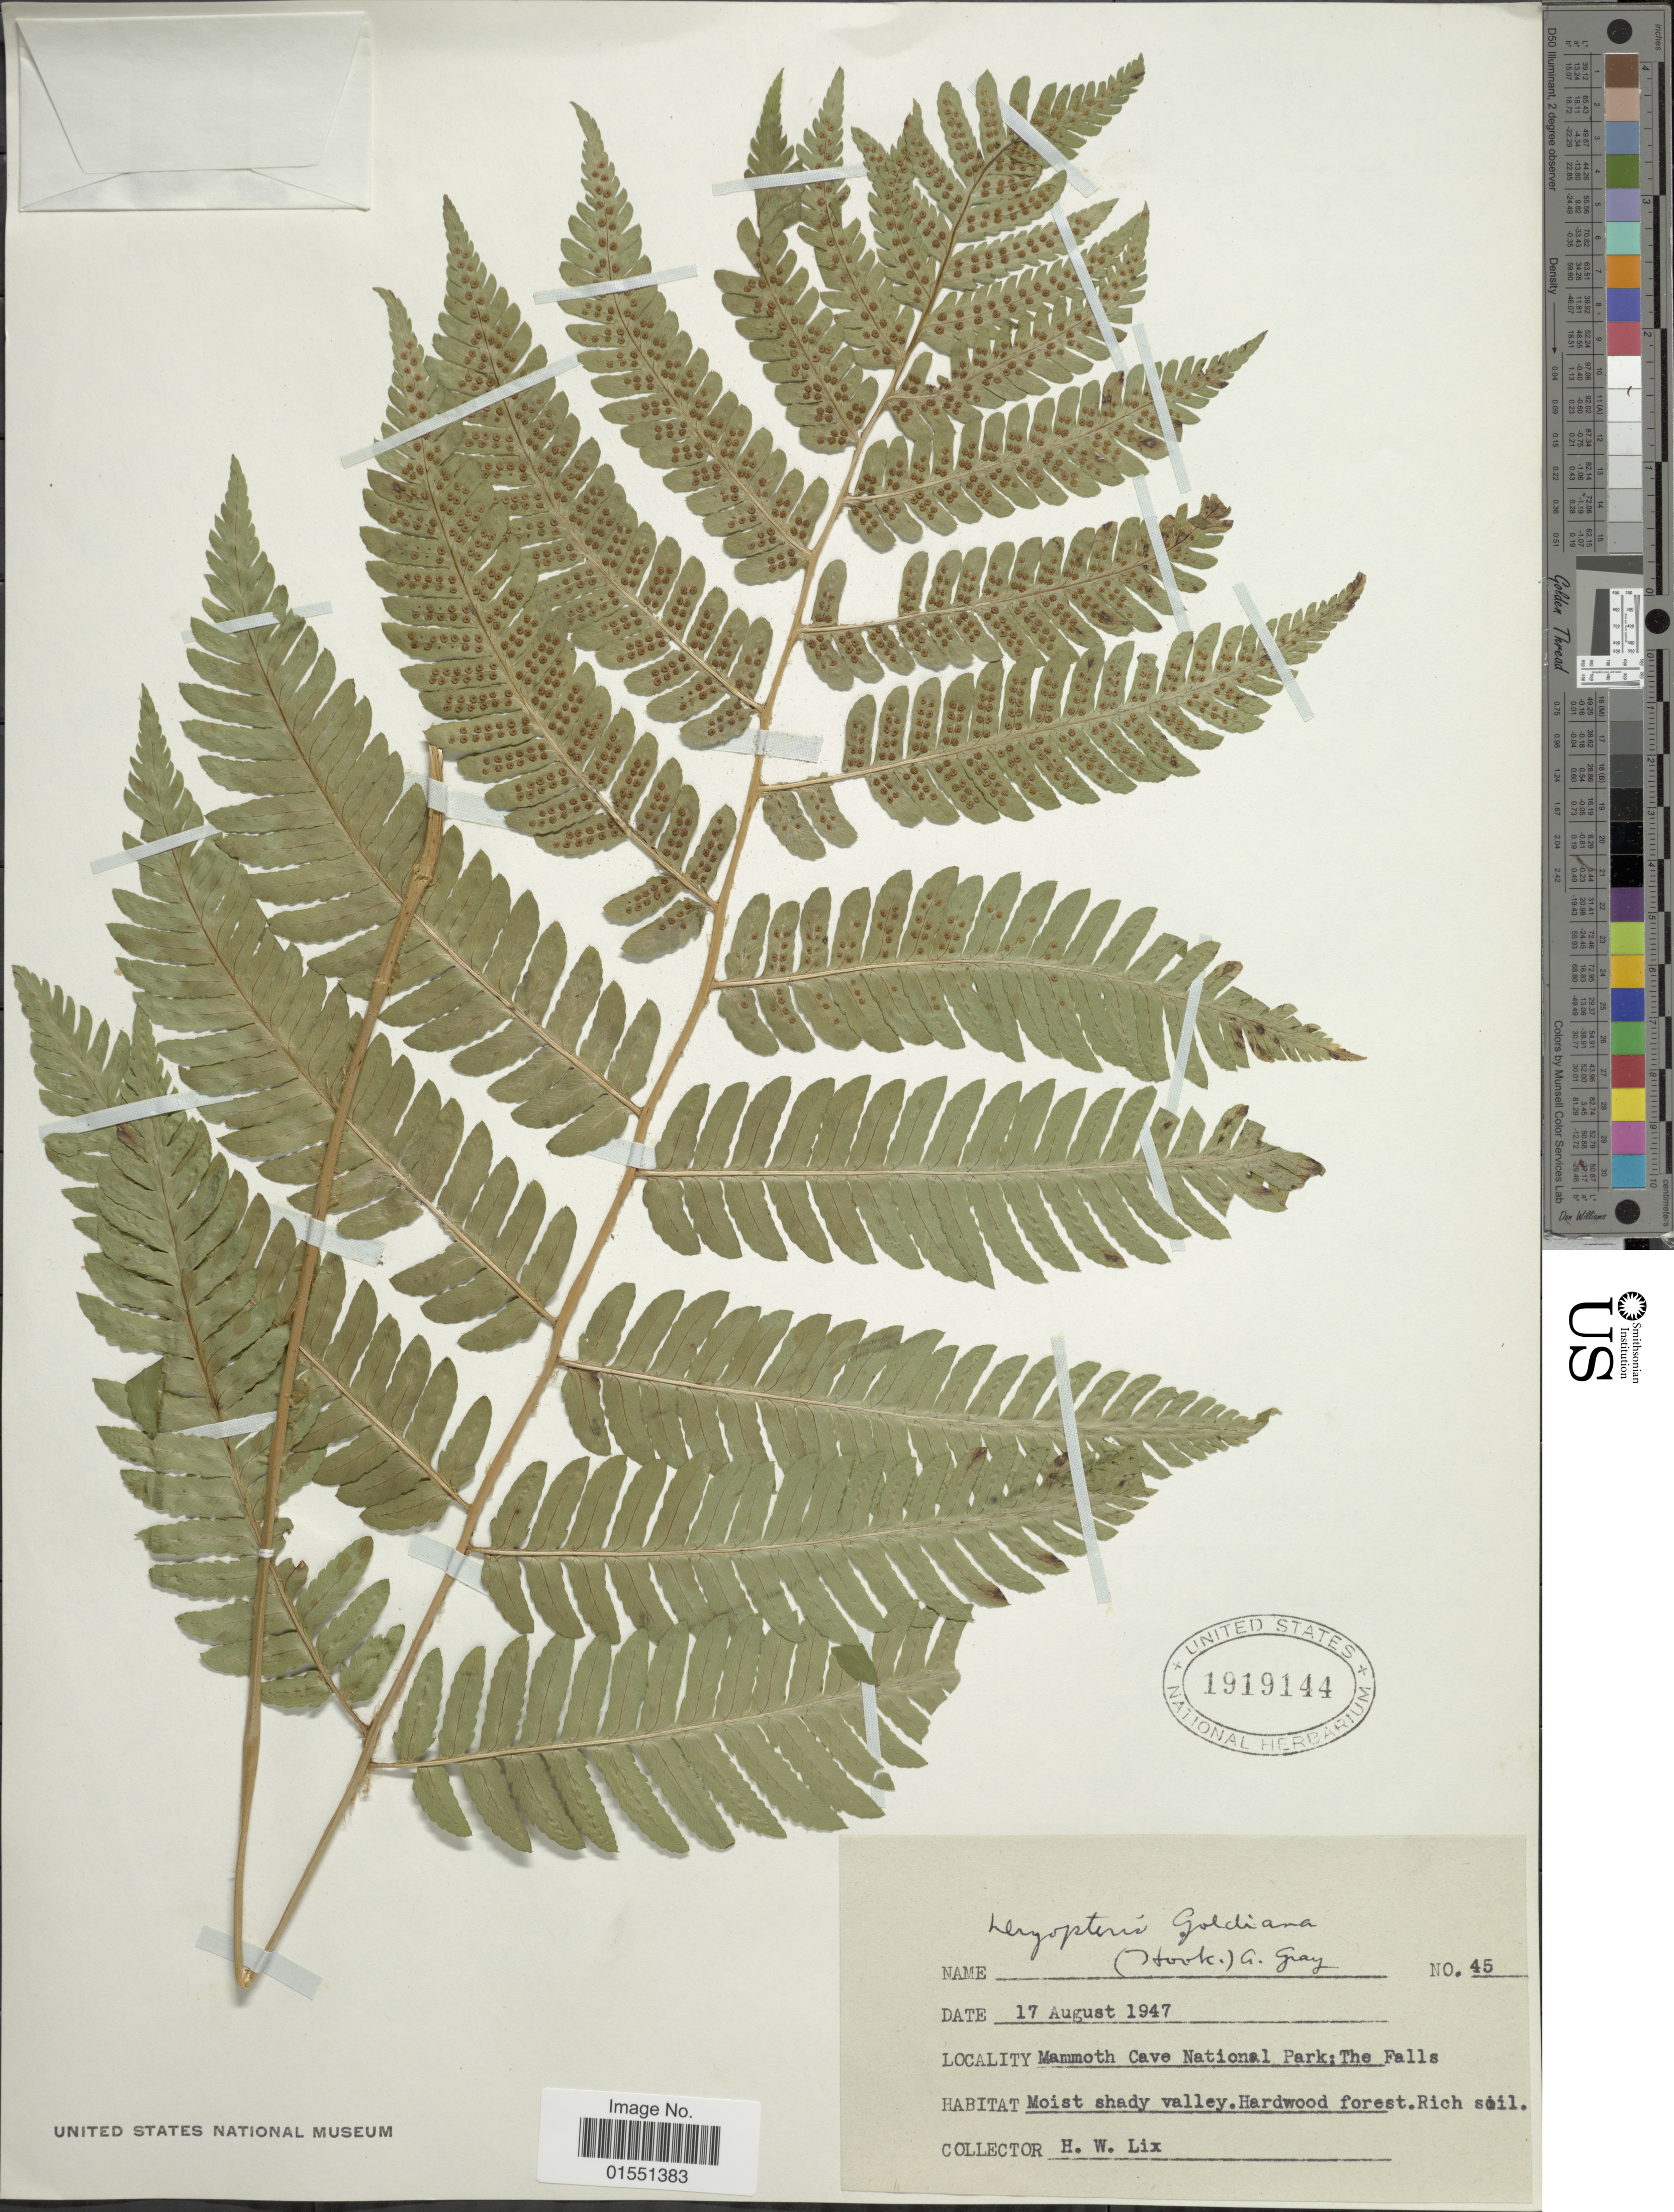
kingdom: Plantae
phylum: Tracheophyta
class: Polypodiopsida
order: Polypodiales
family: Dryopteridaceae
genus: Dryopteris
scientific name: Dryopteris goldiana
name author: (Hook. ex Goldie) A. Gray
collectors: H. W. Lix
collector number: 45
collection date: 1947-08-17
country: United States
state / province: Kentucky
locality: Mammoth Cave National Park: The Falls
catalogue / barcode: US 1919144